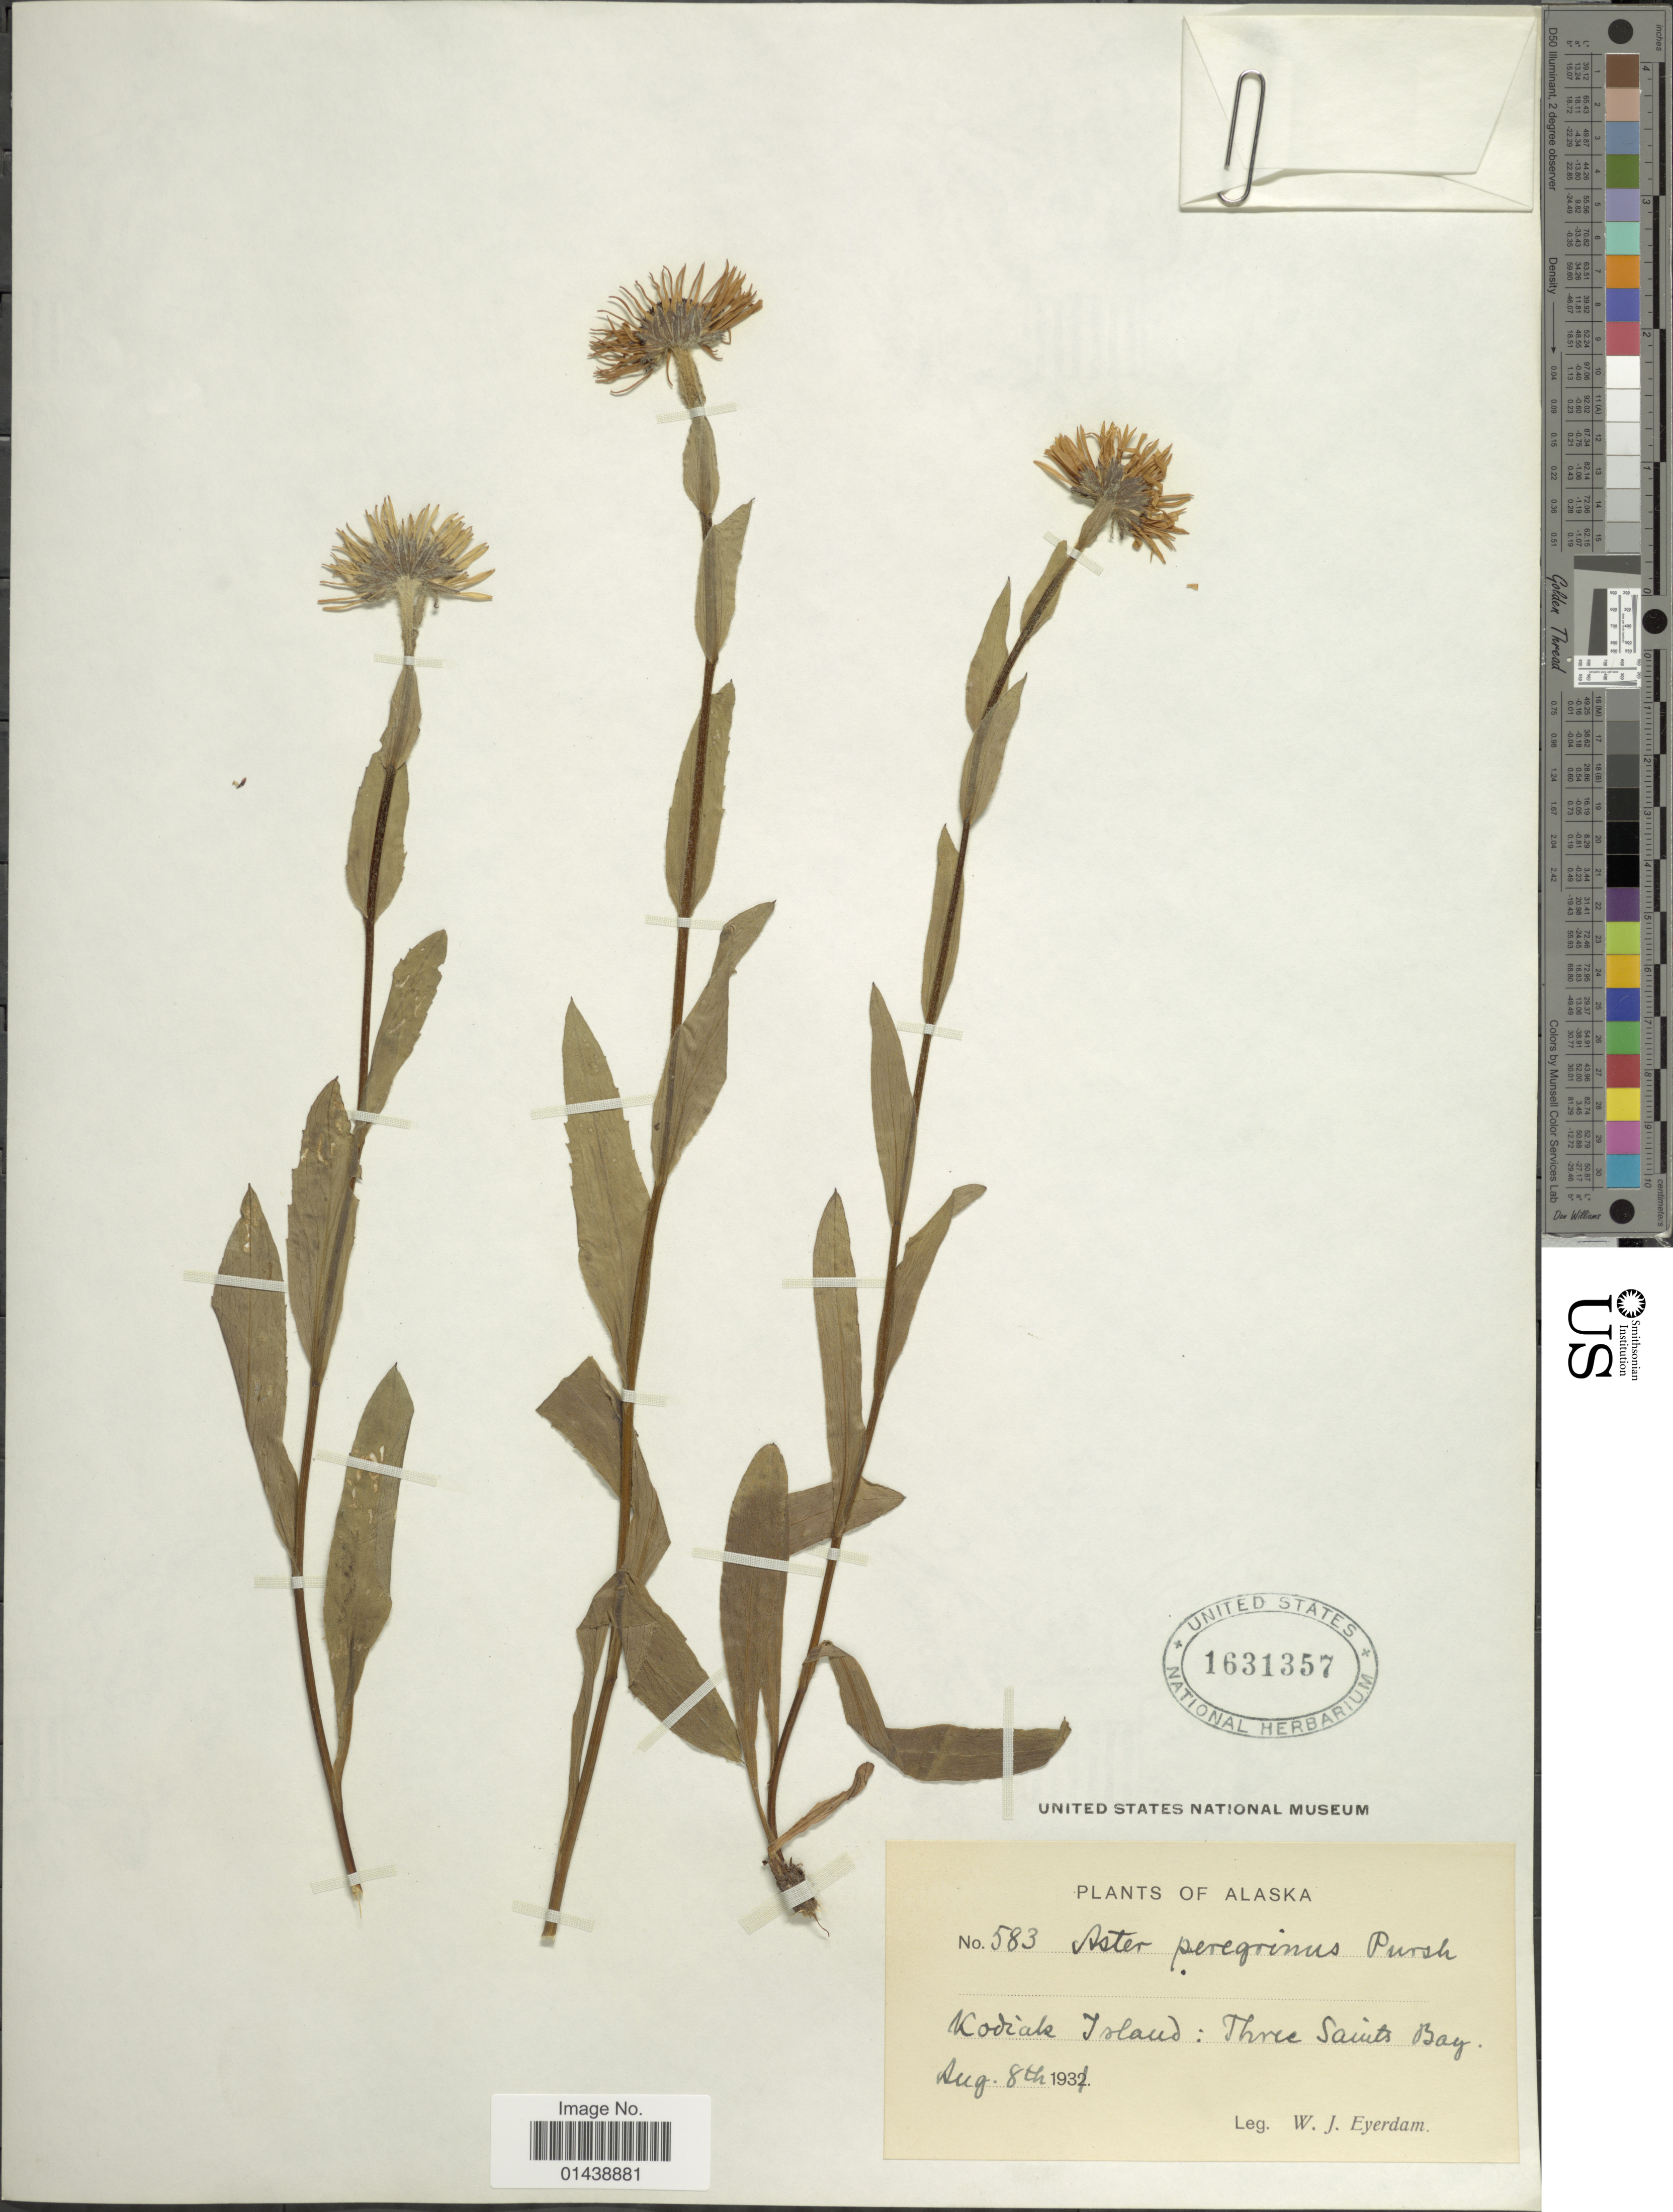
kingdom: Plantae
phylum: Tracheophyta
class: Magnoliopsida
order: Asterales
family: Asteraceae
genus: Erigeron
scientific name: Erigeron peregrinus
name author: (Banks ex Pursh) Greene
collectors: W. J. Eyerdam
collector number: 583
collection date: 1931-08-08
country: United States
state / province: Alaska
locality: Kodiak Island: Three Sauits Bay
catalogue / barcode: US 1631357